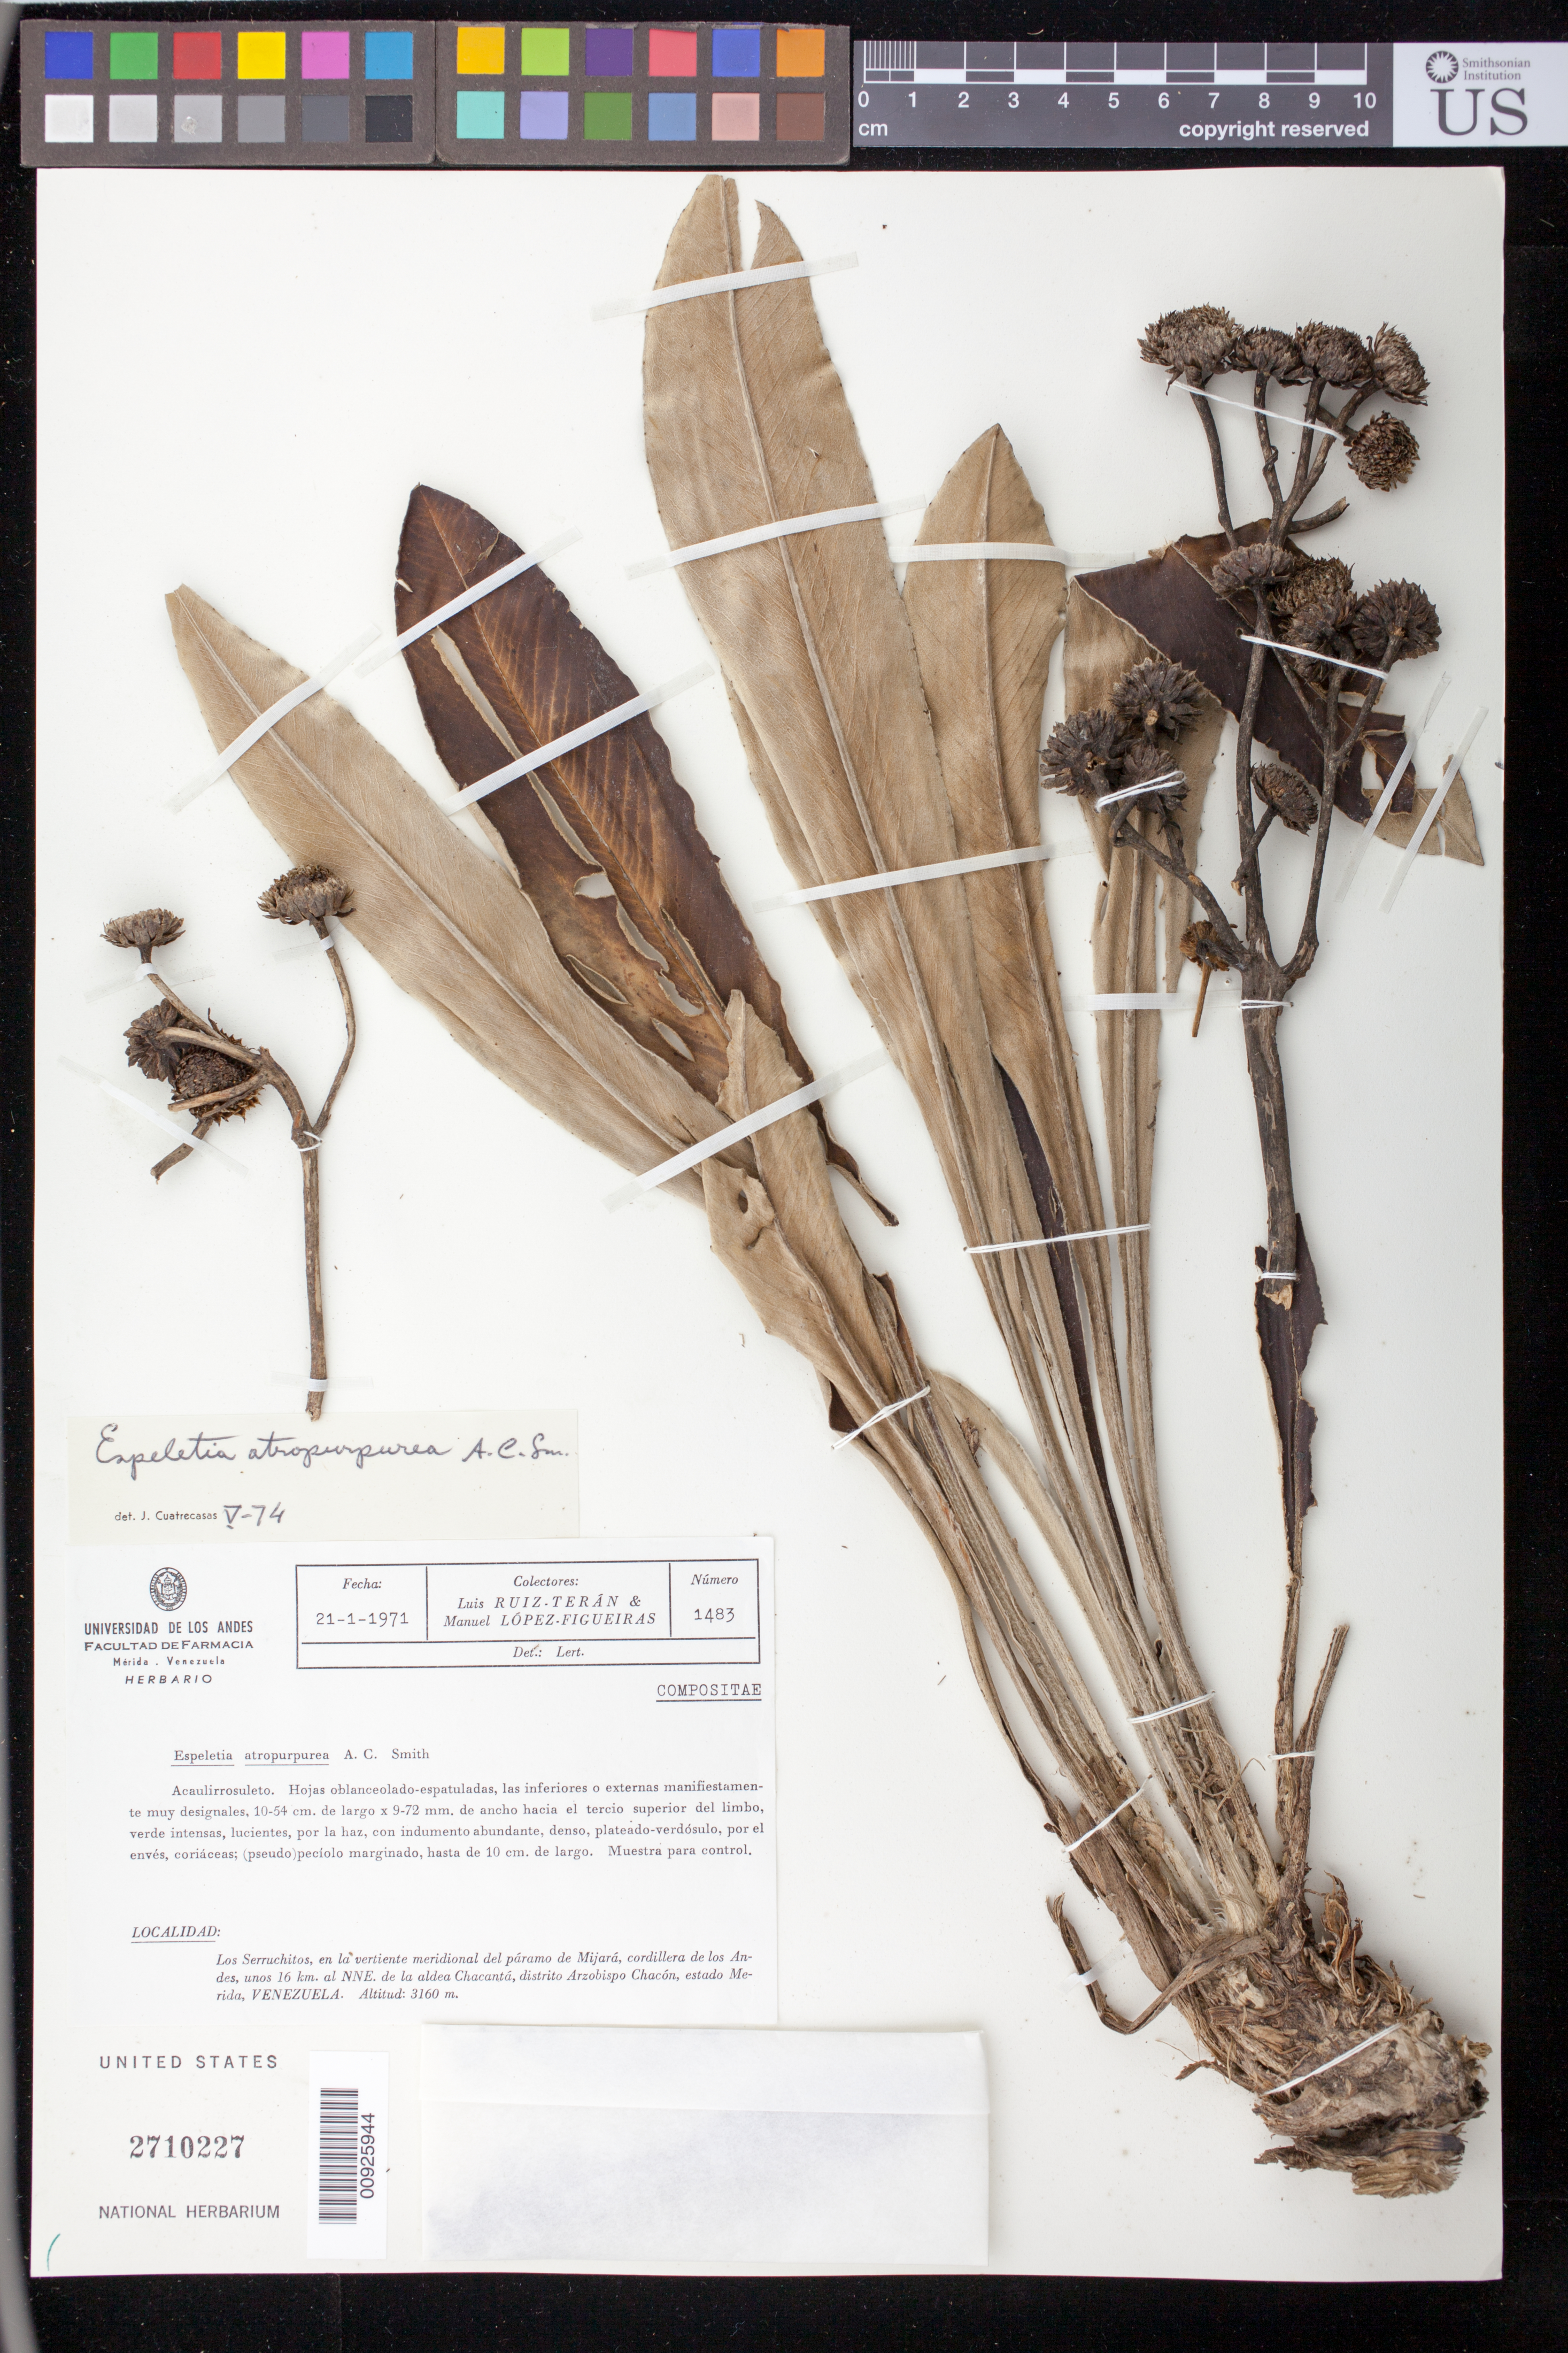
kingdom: Plantae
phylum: Tracheophyta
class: Magnoliopsida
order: Asterales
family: Asteraceae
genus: Ruilopezia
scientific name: Ruilopezia atropurpurea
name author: (A.C. Sm.) Cuatrec.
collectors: L. E. Ruíz-Terán & M. López Figueiras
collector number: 1484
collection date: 1971-01-21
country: Venezuela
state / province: Mérida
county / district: Arzobispo Chacón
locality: Los Serruchitos, en la vertiente meridional del Páramo de Mijará, cordillera de los Andes, unos 16 km al NNE de la aldea Chacantá.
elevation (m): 3160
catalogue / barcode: US 2710227